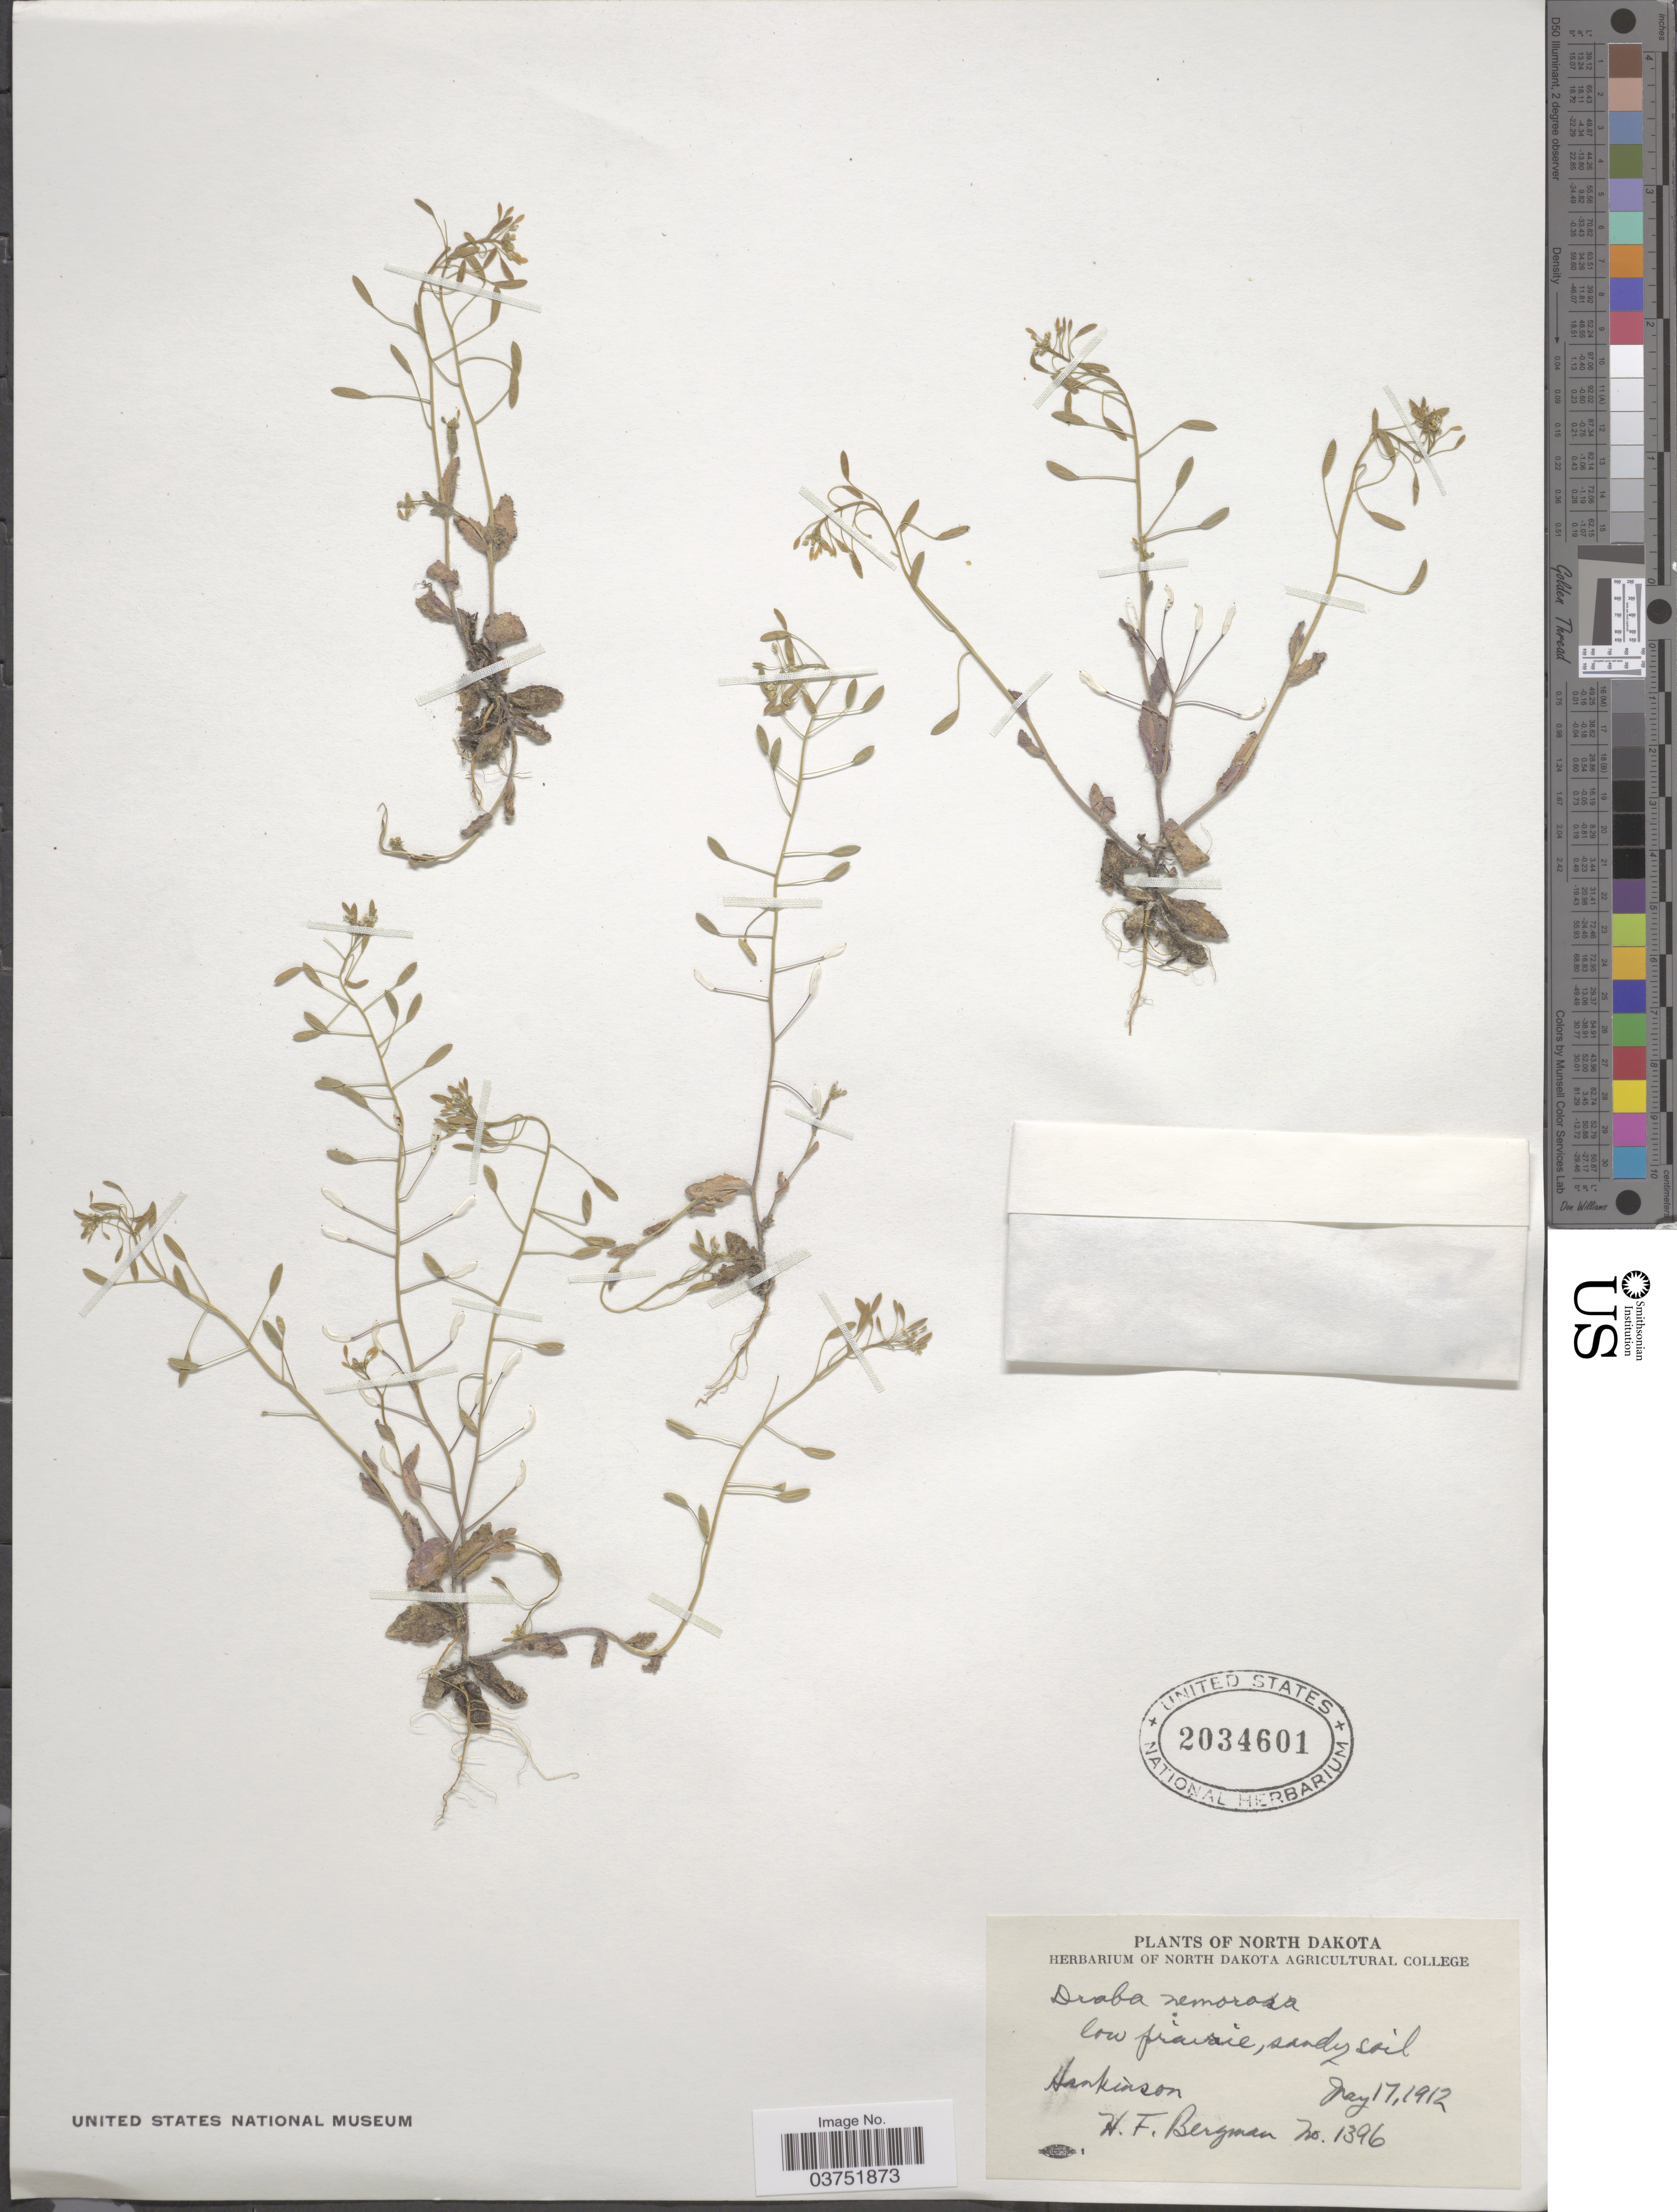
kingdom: Plantae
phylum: Tracheophyta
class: Magnoliopsida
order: Brassicales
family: Brassicaceae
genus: Draba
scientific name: Draba nemorosa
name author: L.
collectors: H. Bergman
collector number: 1369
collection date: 1912-05-17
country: United States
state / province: North Dakota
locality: Hankinson.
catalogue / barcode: US 2034601